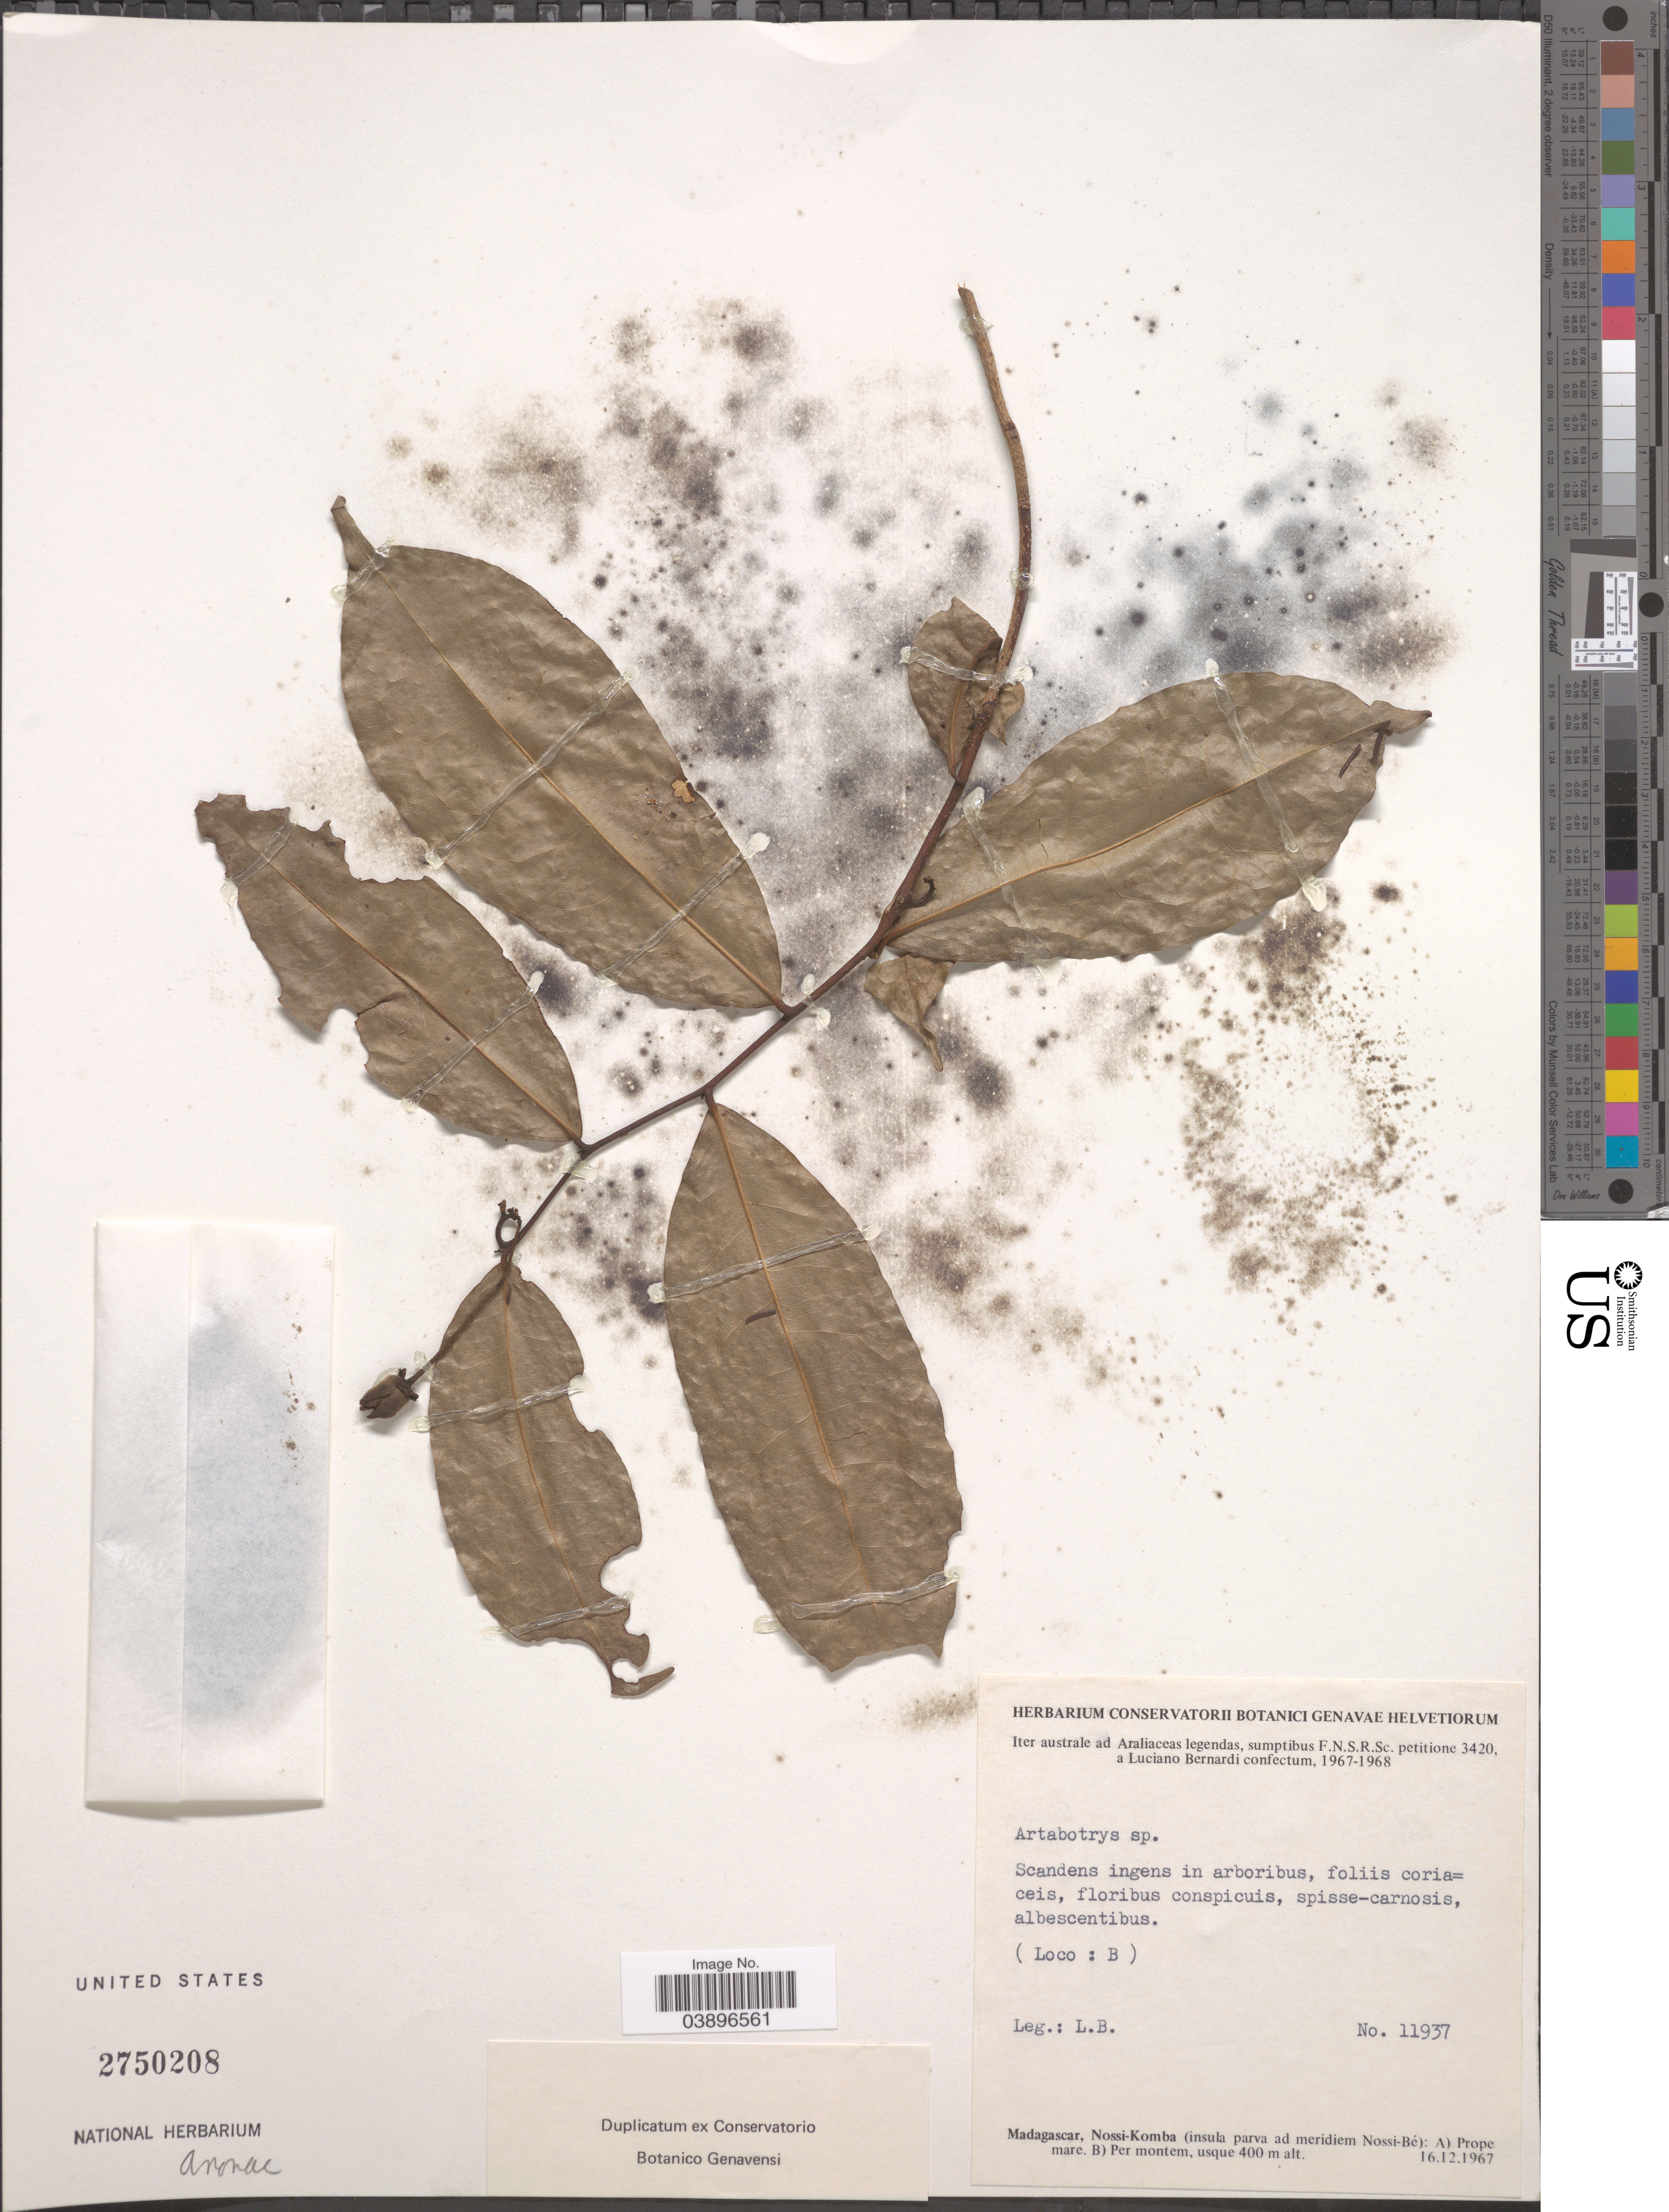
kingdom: Plantae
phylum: Tracheophyta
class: Magnoliopsida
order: Magnoliales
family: Annonaceae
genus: Artabotrys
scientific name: Artabotrys sp.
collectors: L. Bernardi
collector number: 11937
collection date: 1967-12-16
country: Madagascar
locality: Nossi-Komba (insula parva ad meridiem Nossi-Bé). Per montem.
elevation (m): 400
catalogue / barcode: US 2750208